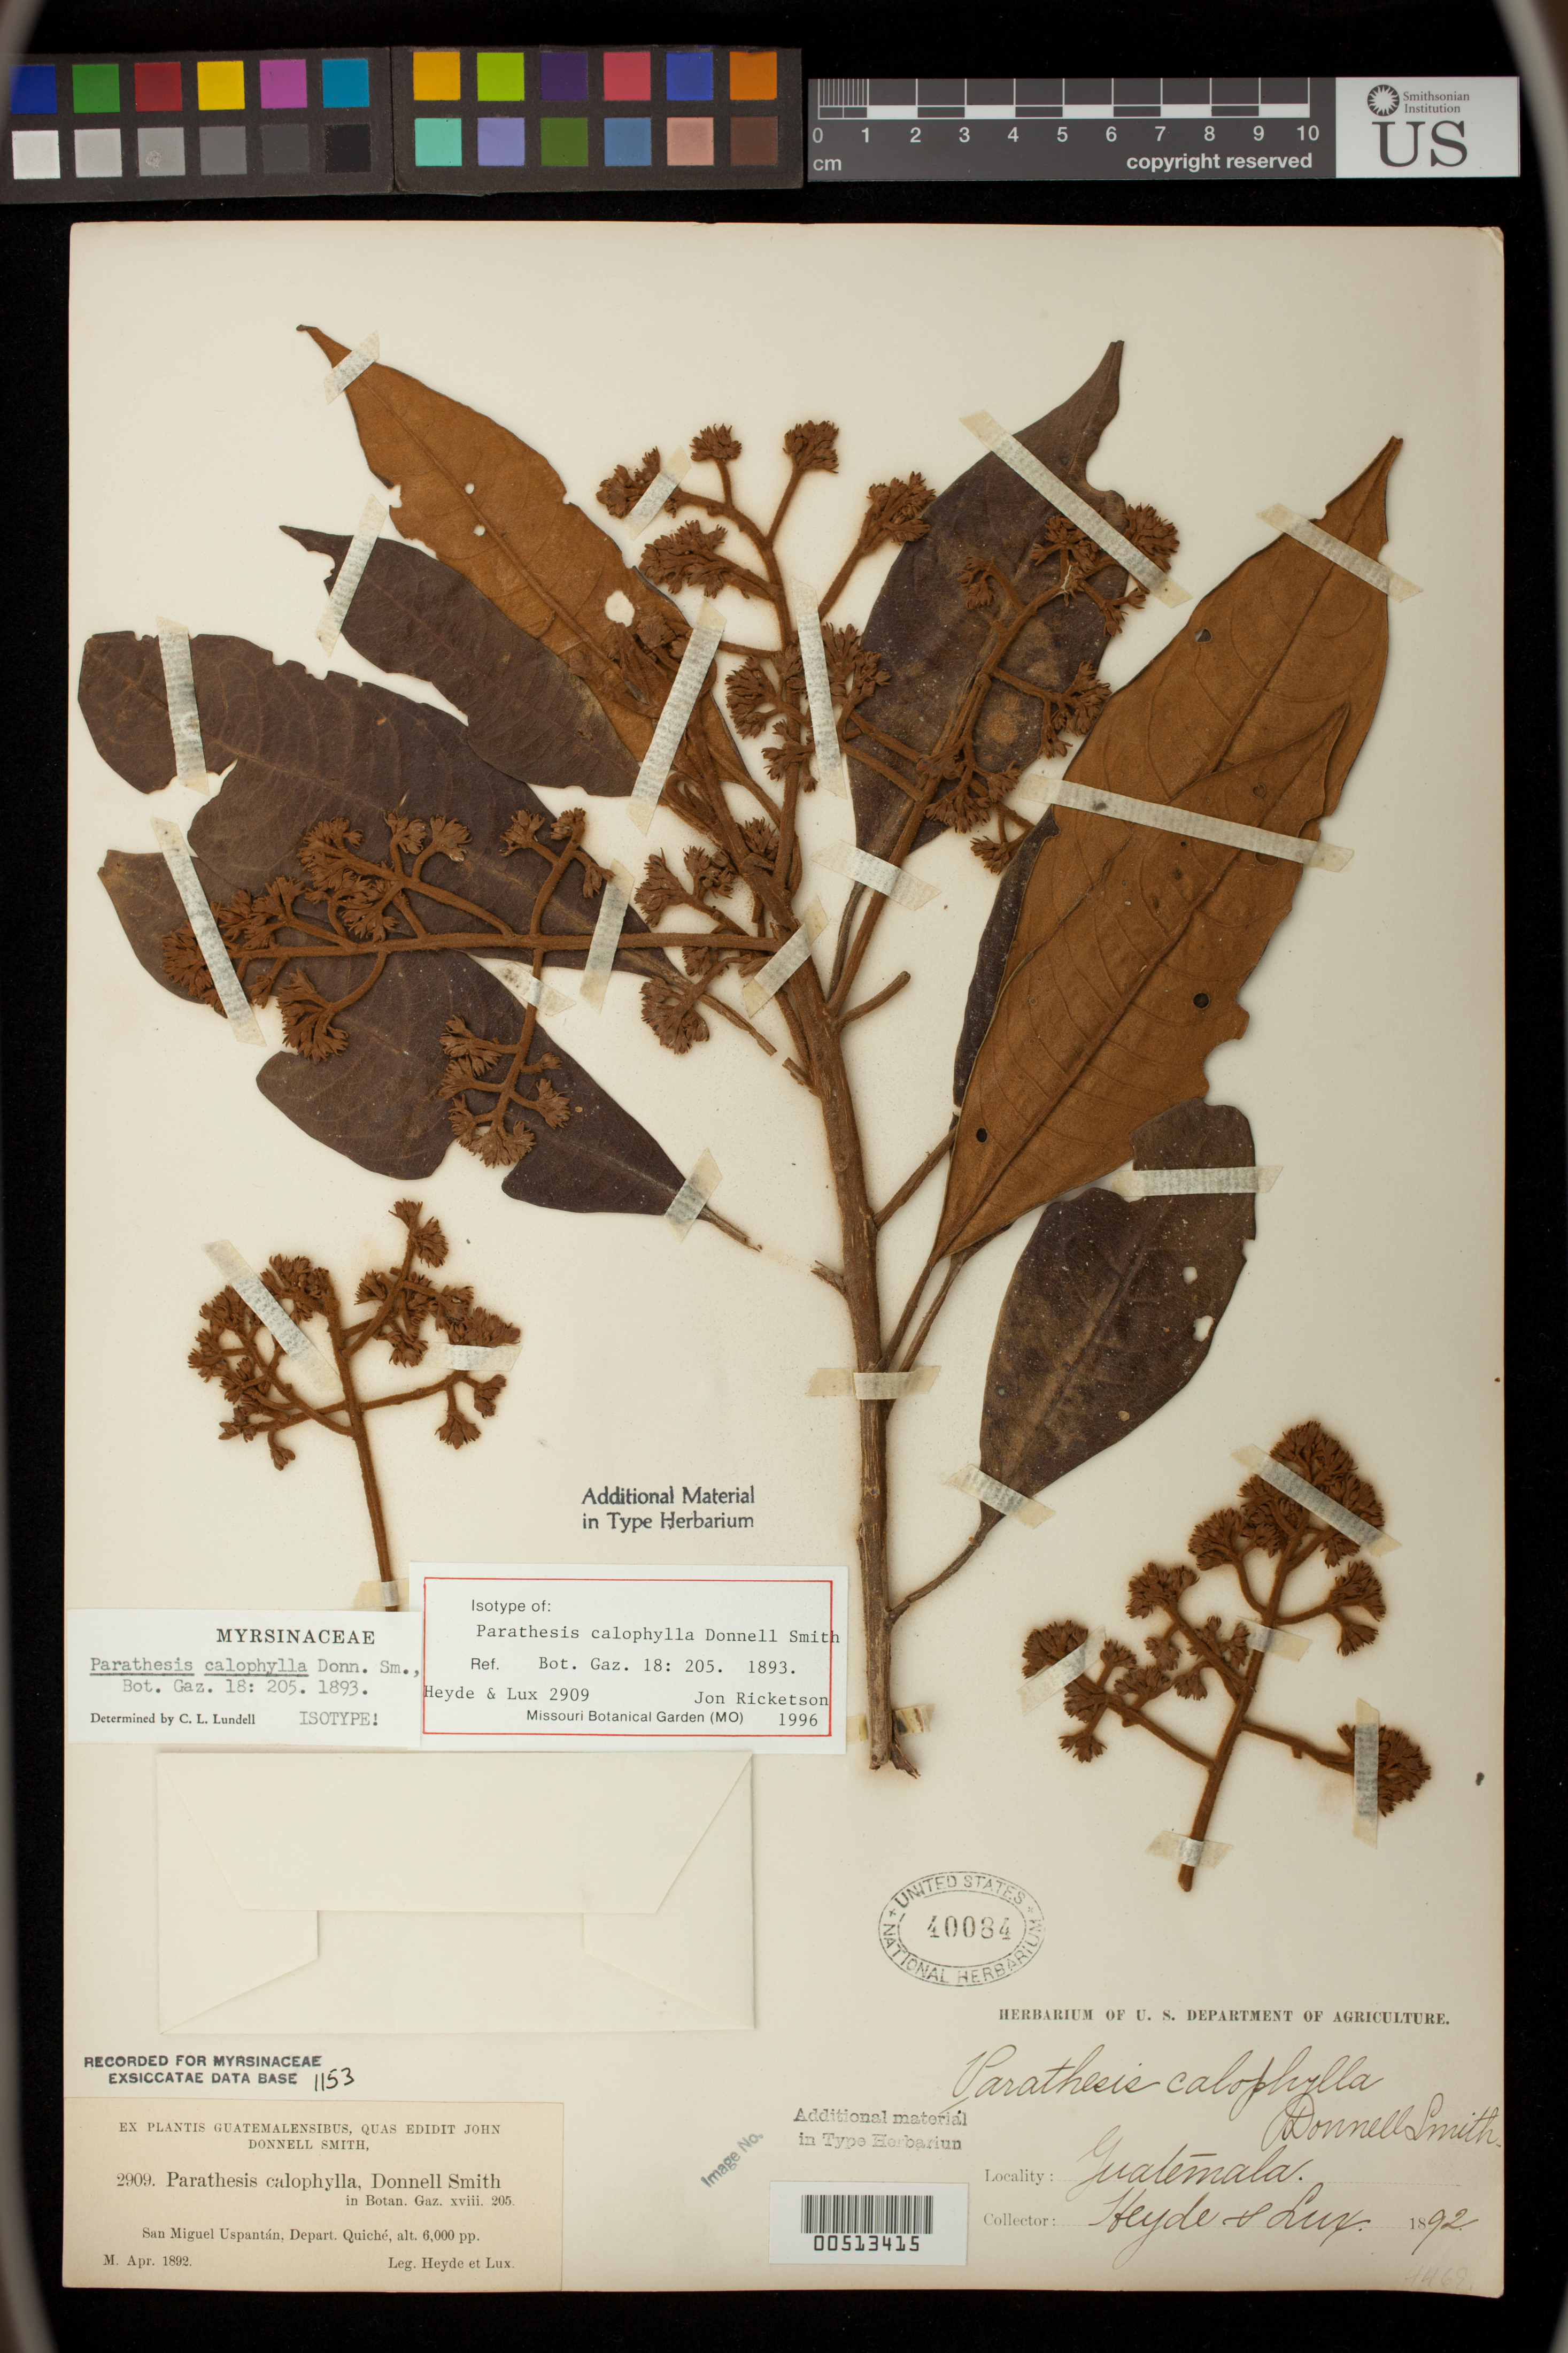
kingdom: Plantae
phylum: Tracheophyta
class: Magnoliopsida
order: Ericales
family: Primulaceae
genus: Parathesis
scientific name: Parathesis calophylla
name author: Donn. Sm.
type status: Isotype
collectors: E. T. Heyde & E. Lux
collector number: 2909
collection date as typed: Apr 1892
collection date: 1892-04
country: Guatemala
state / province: El Quiché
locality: San Miguel Uspantán.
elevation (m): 1829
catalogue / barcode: US 40084